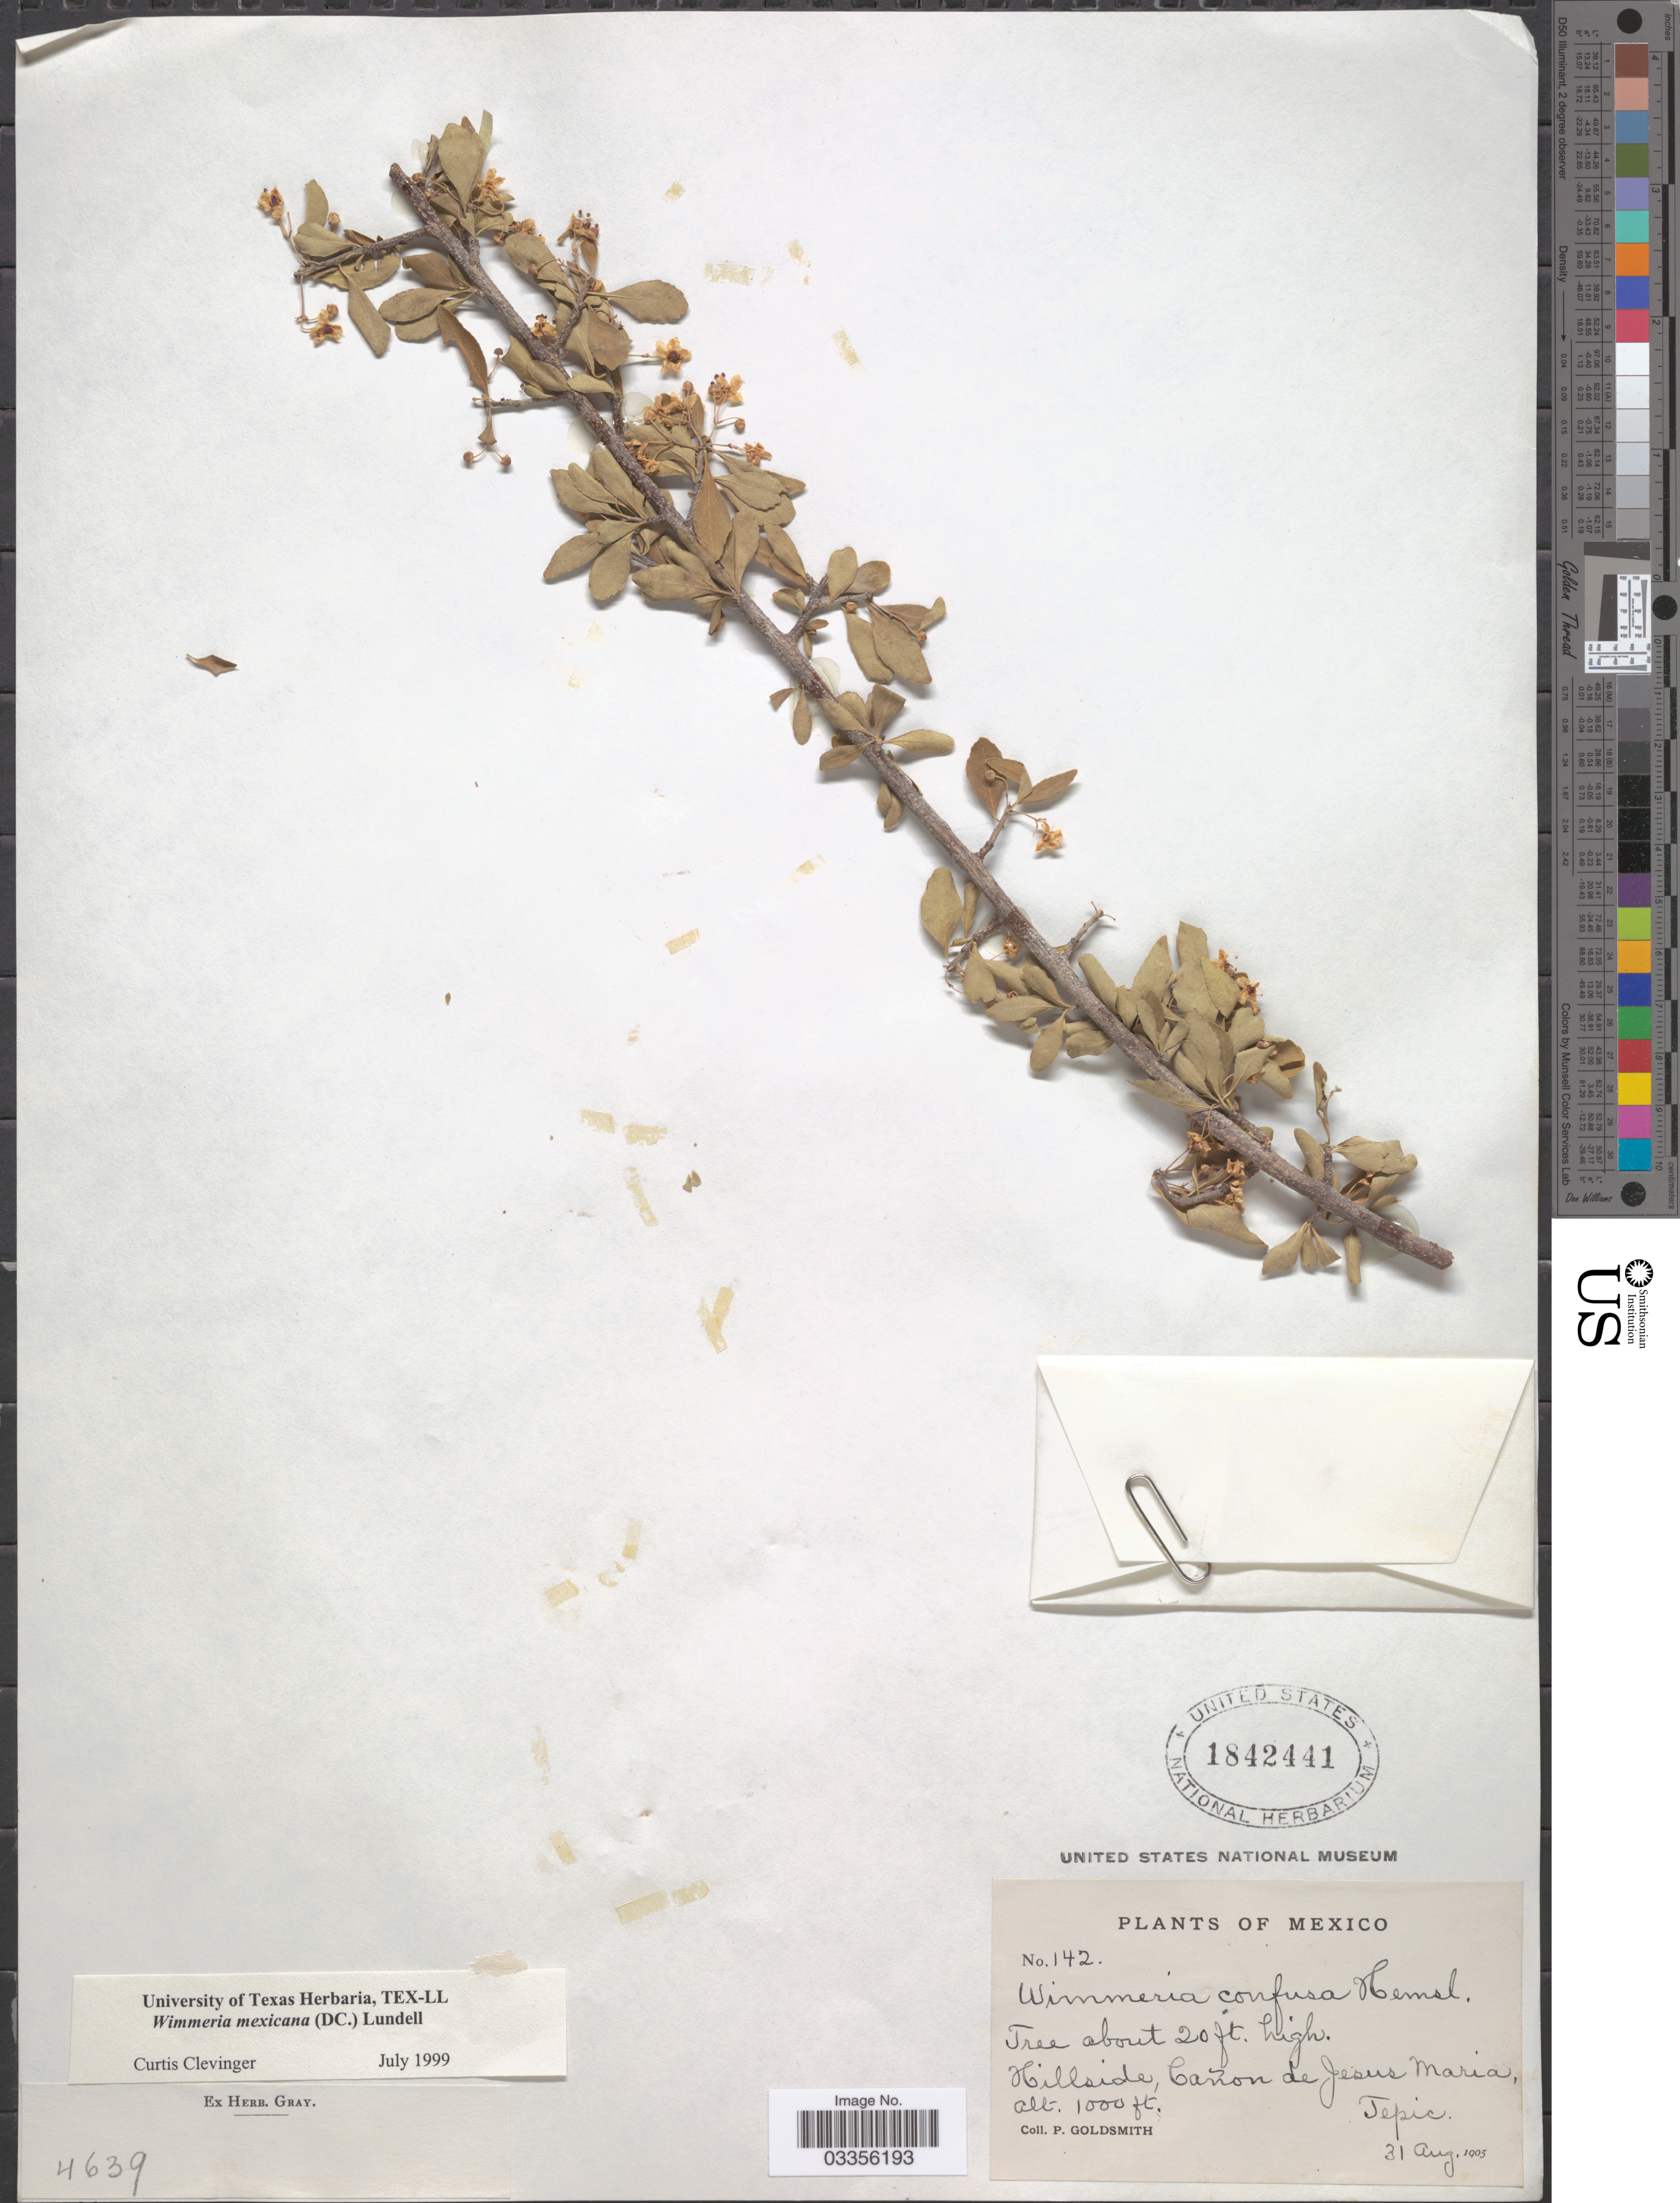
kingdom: Plantae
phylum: Tracheophyta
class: Magnoliopsida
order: Celastrales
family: Celastraceae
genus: Wimmeria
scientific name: Wimmeria mexicana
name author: (DC.) Lundell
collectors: P. Goldsmith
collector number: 142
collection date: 1905-08-31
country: Mexico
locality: Hillside, Cañon de Jesus Maria.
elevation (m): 305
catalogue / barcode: US 1842441